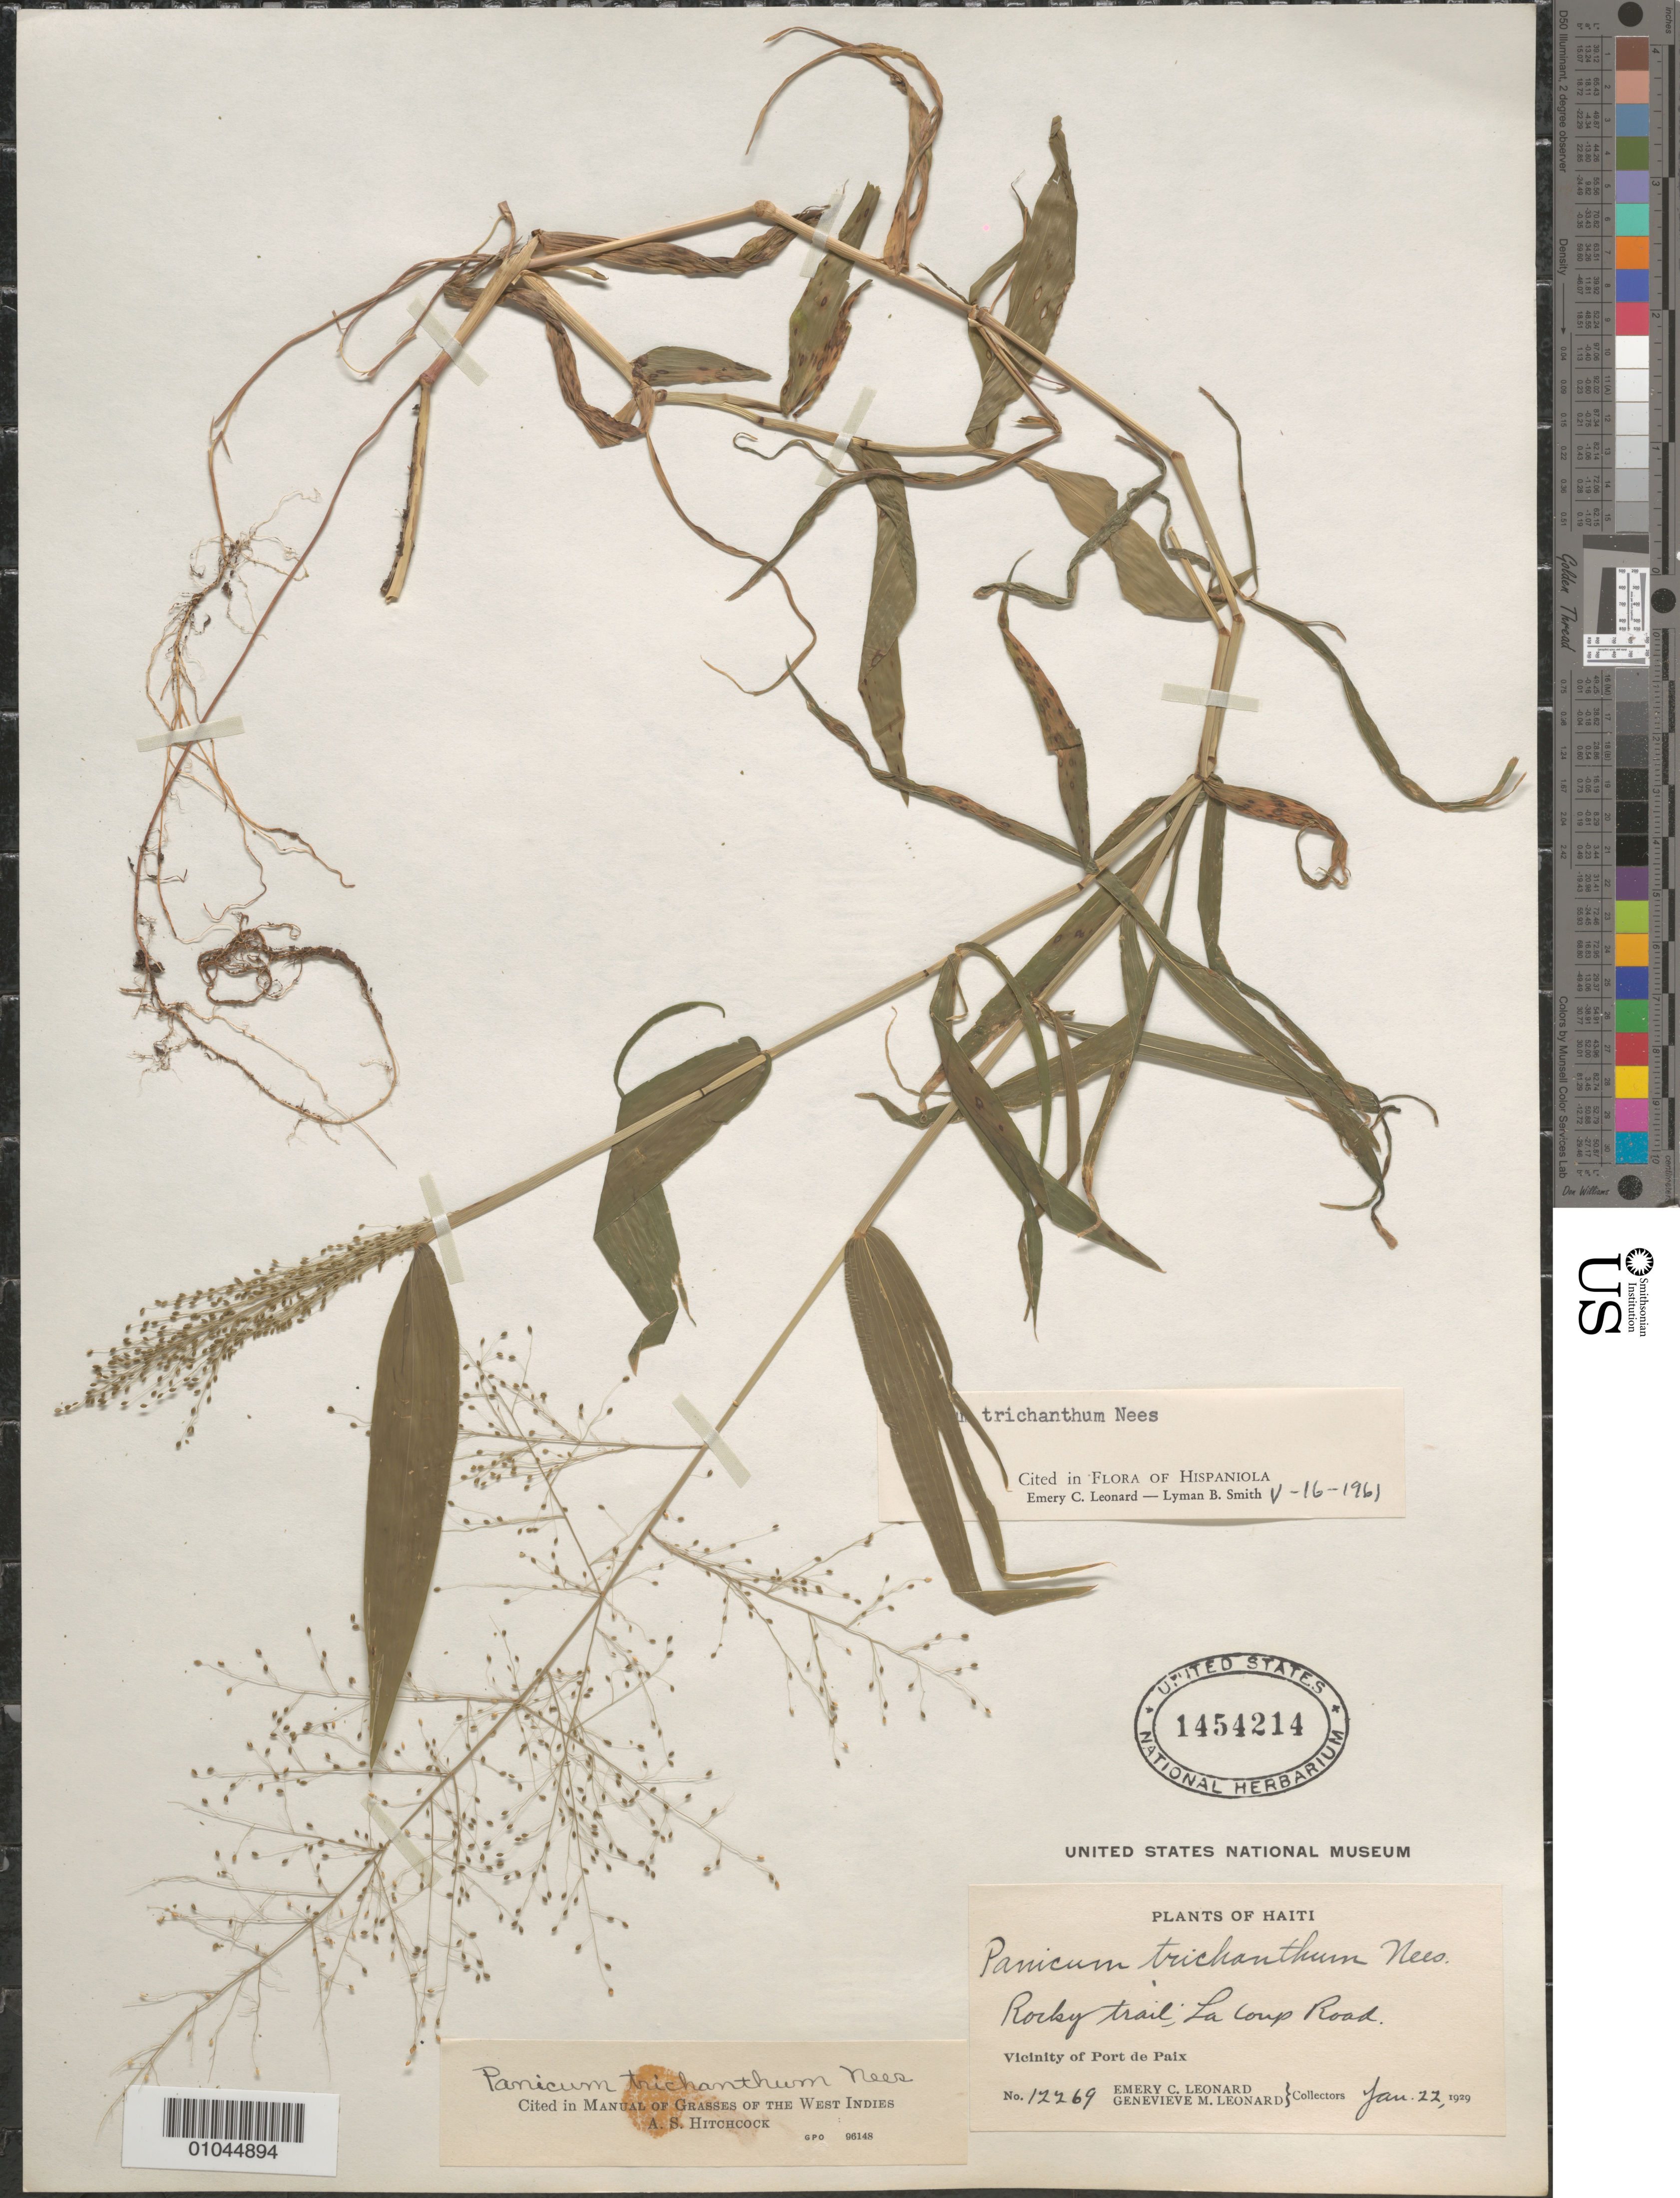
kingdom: Plantae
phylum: Tracheophyta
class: Liliopsida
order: Poales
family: Poaceae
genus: Panicum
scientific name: Panicum trichanthum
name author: Nees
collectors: E. C. Leonard & G. M. Leonard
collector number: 12269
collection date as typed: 22 Jan 1929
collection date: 1929-01-22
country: Haiti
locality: Vicinity of Port de Paix, La Coup Road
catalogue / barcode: US 1454214